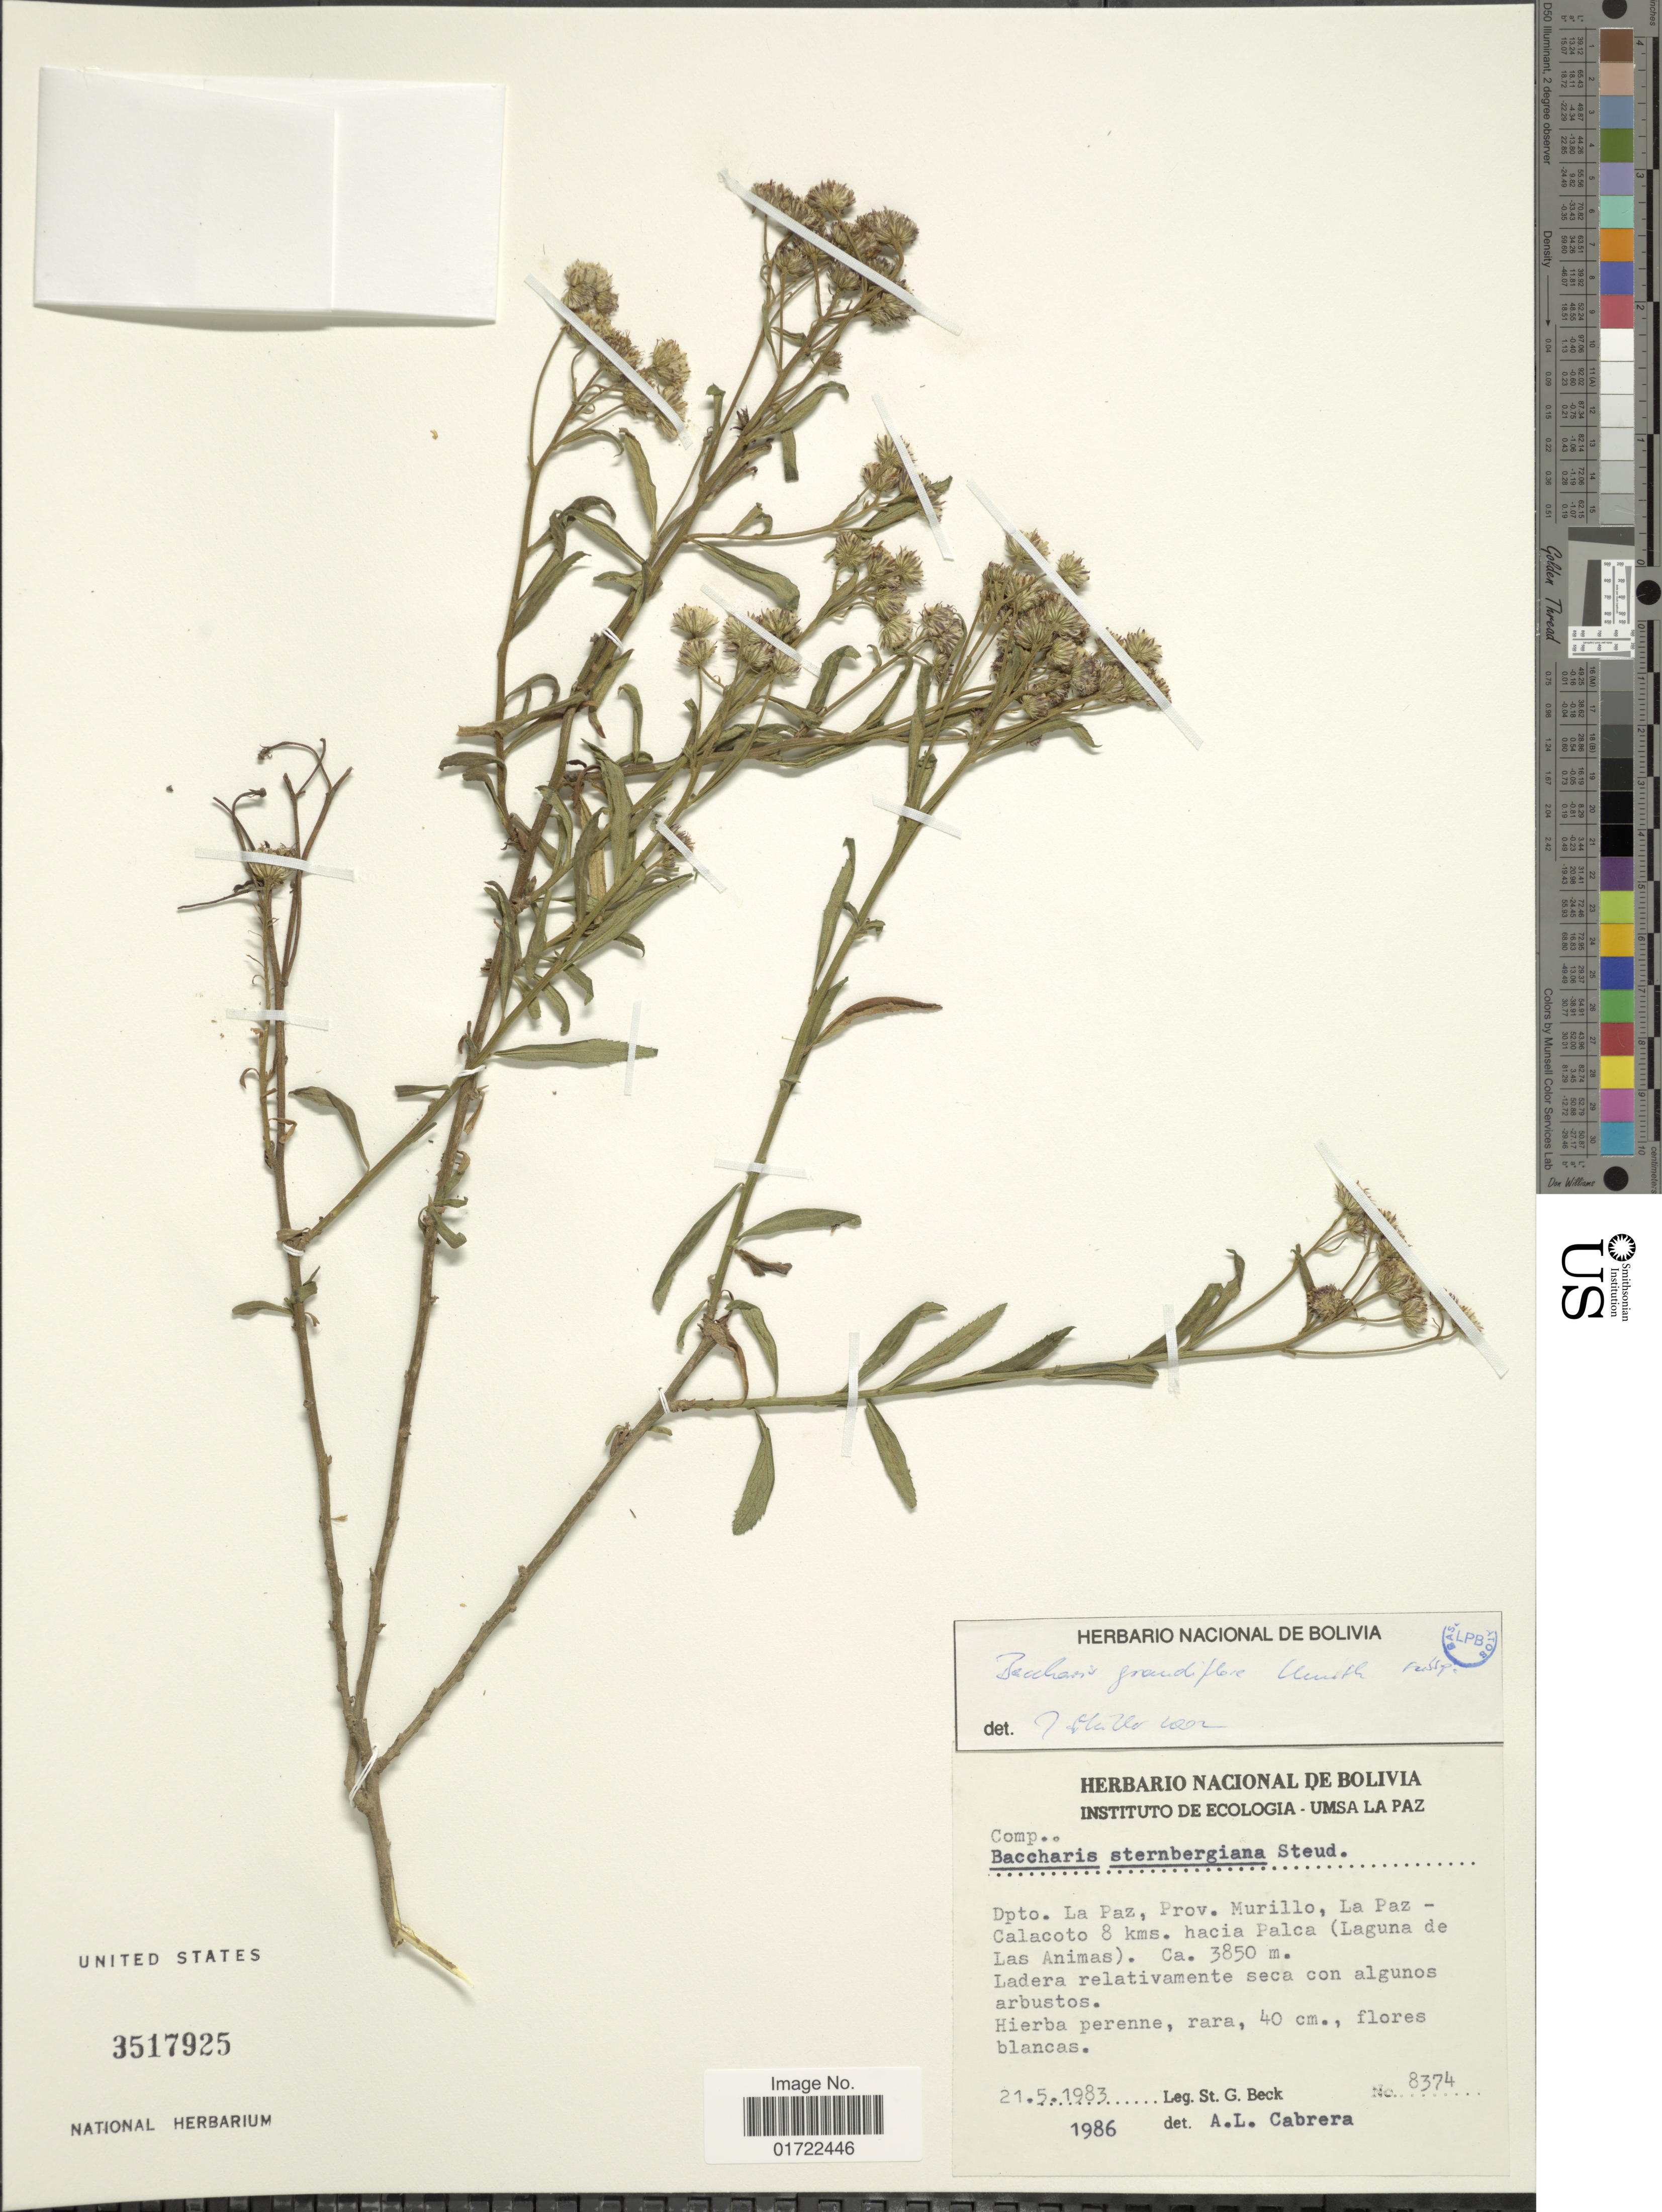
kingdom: Plantae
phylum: Tracheophyta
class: Magnoliopsida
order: Asterales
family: Asteraceae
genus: Baccharis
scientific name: Baccharis grandiflora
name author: Kunth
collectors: S. G. Beck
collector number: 8374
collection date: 1983-05-21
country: Bolivia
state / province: La Paz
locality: Prov. Murillo, La Paz - Calacoto 8 kms. hacia Palca (Laguna de Las Animas)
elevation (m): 3850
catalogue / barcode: US 3517925